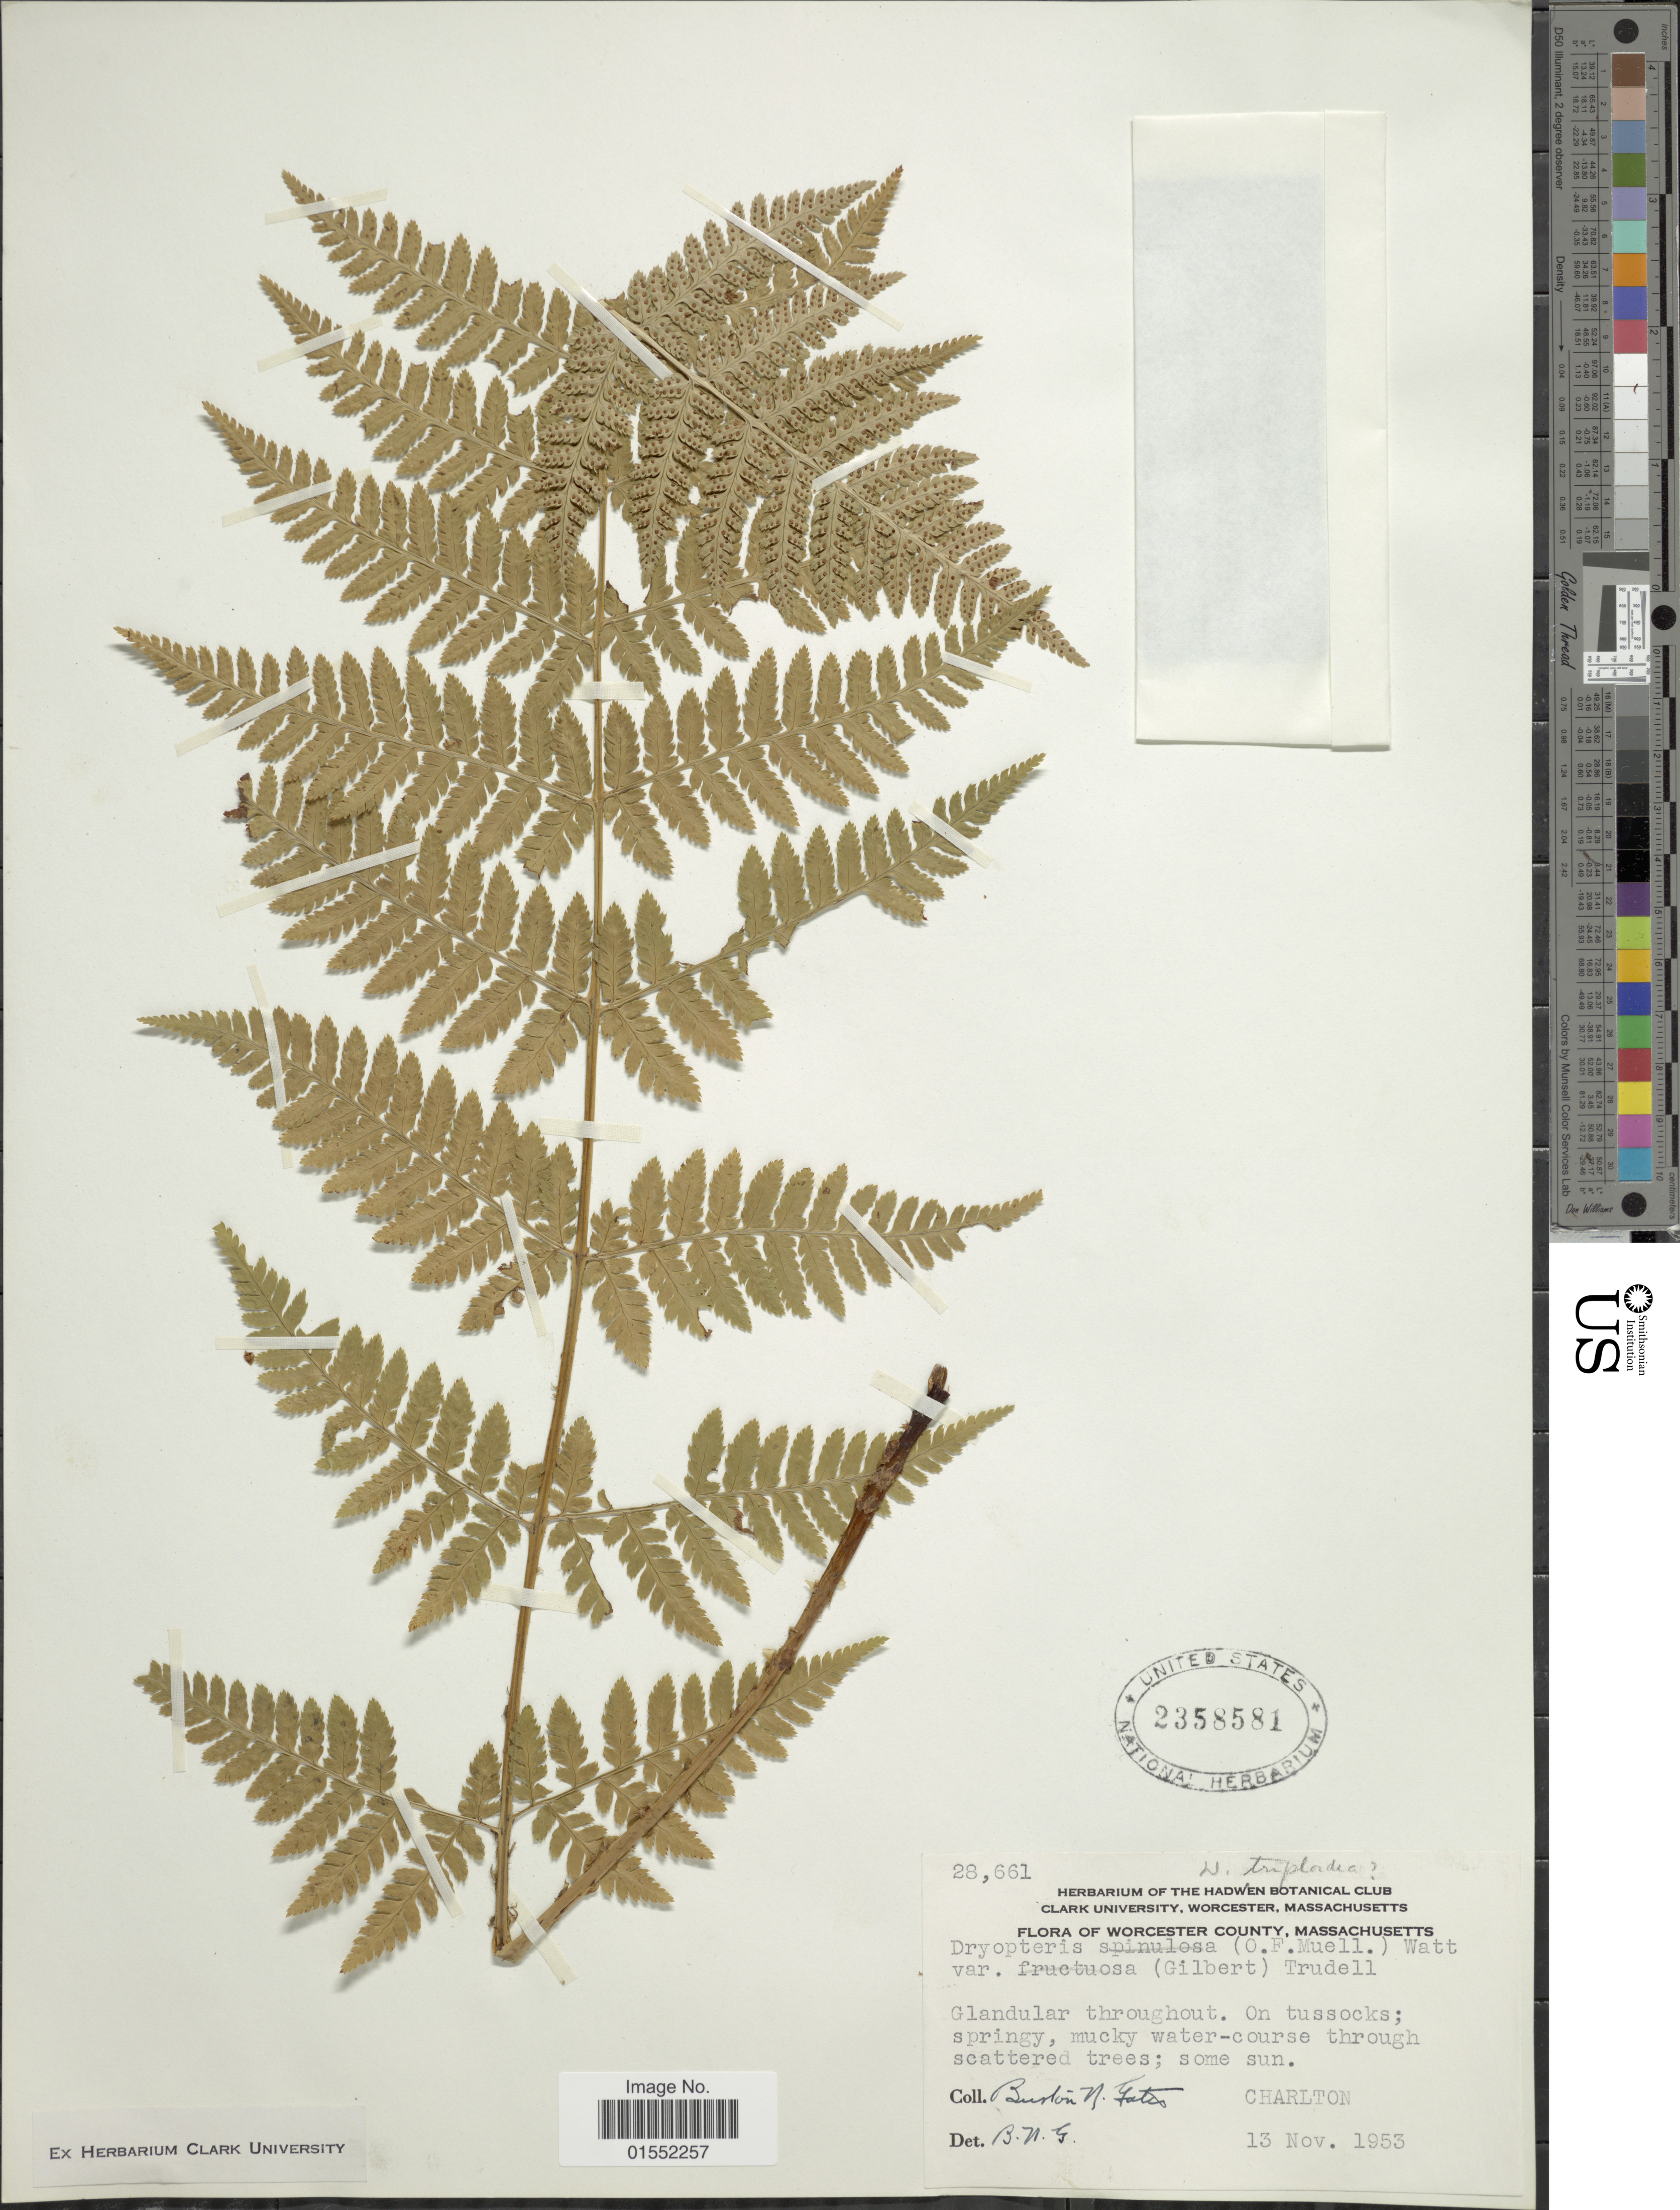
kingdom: Plantae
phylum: Tracheophyta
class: Polypodiopsida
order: Polypodiales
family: Dryopteridaceae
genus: Dryopteris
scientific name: Dryopteris x triploidea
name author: Wherry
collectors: B. N. Gates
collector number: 28661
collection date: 1953-11-13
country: United States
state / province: Massachusetts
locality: Worcester County, Glandular throughout. Charlton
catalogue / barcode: US 2358581